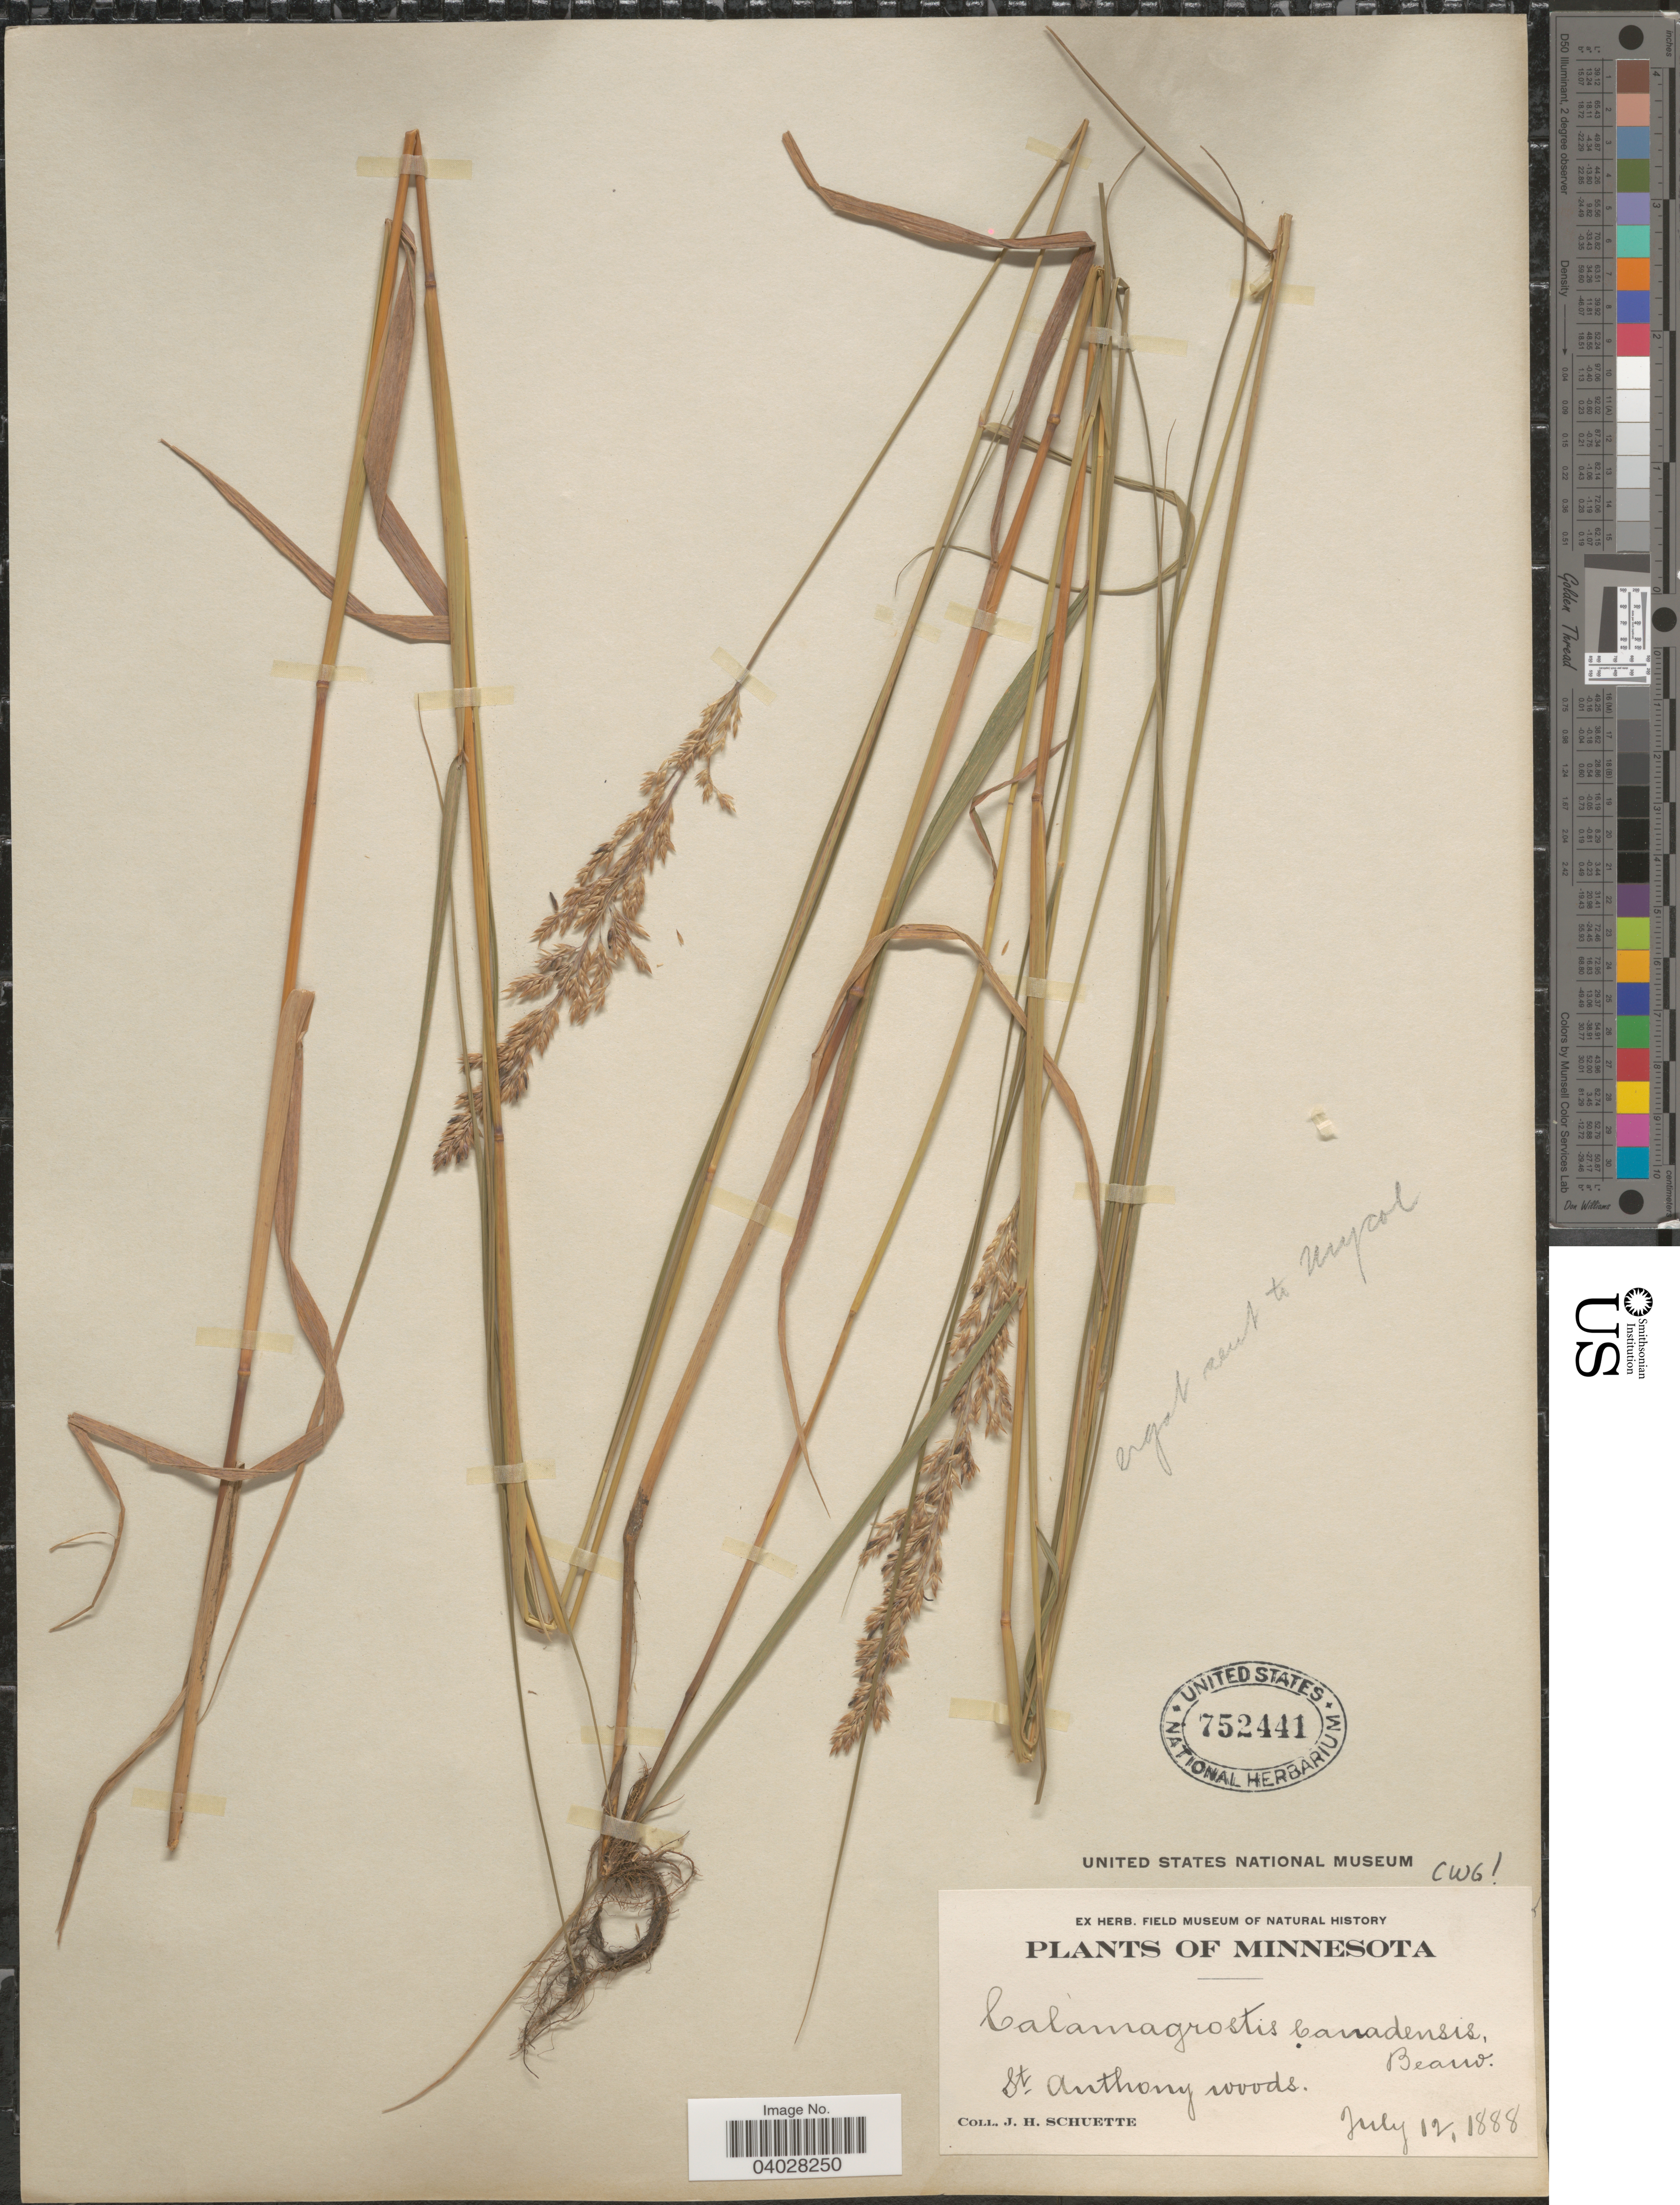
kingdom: Plantae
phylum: Tracheophyta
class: Liliopsida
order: Poales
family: Poaceae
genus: Calamagrostis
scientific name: Calamagrostis canadensis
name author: (Michx.) P. Beauv.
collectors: J. H. Schuette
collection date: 1888-07-12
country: United States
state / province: Minnesota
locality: St Anthony woods.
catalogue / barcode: US 752441